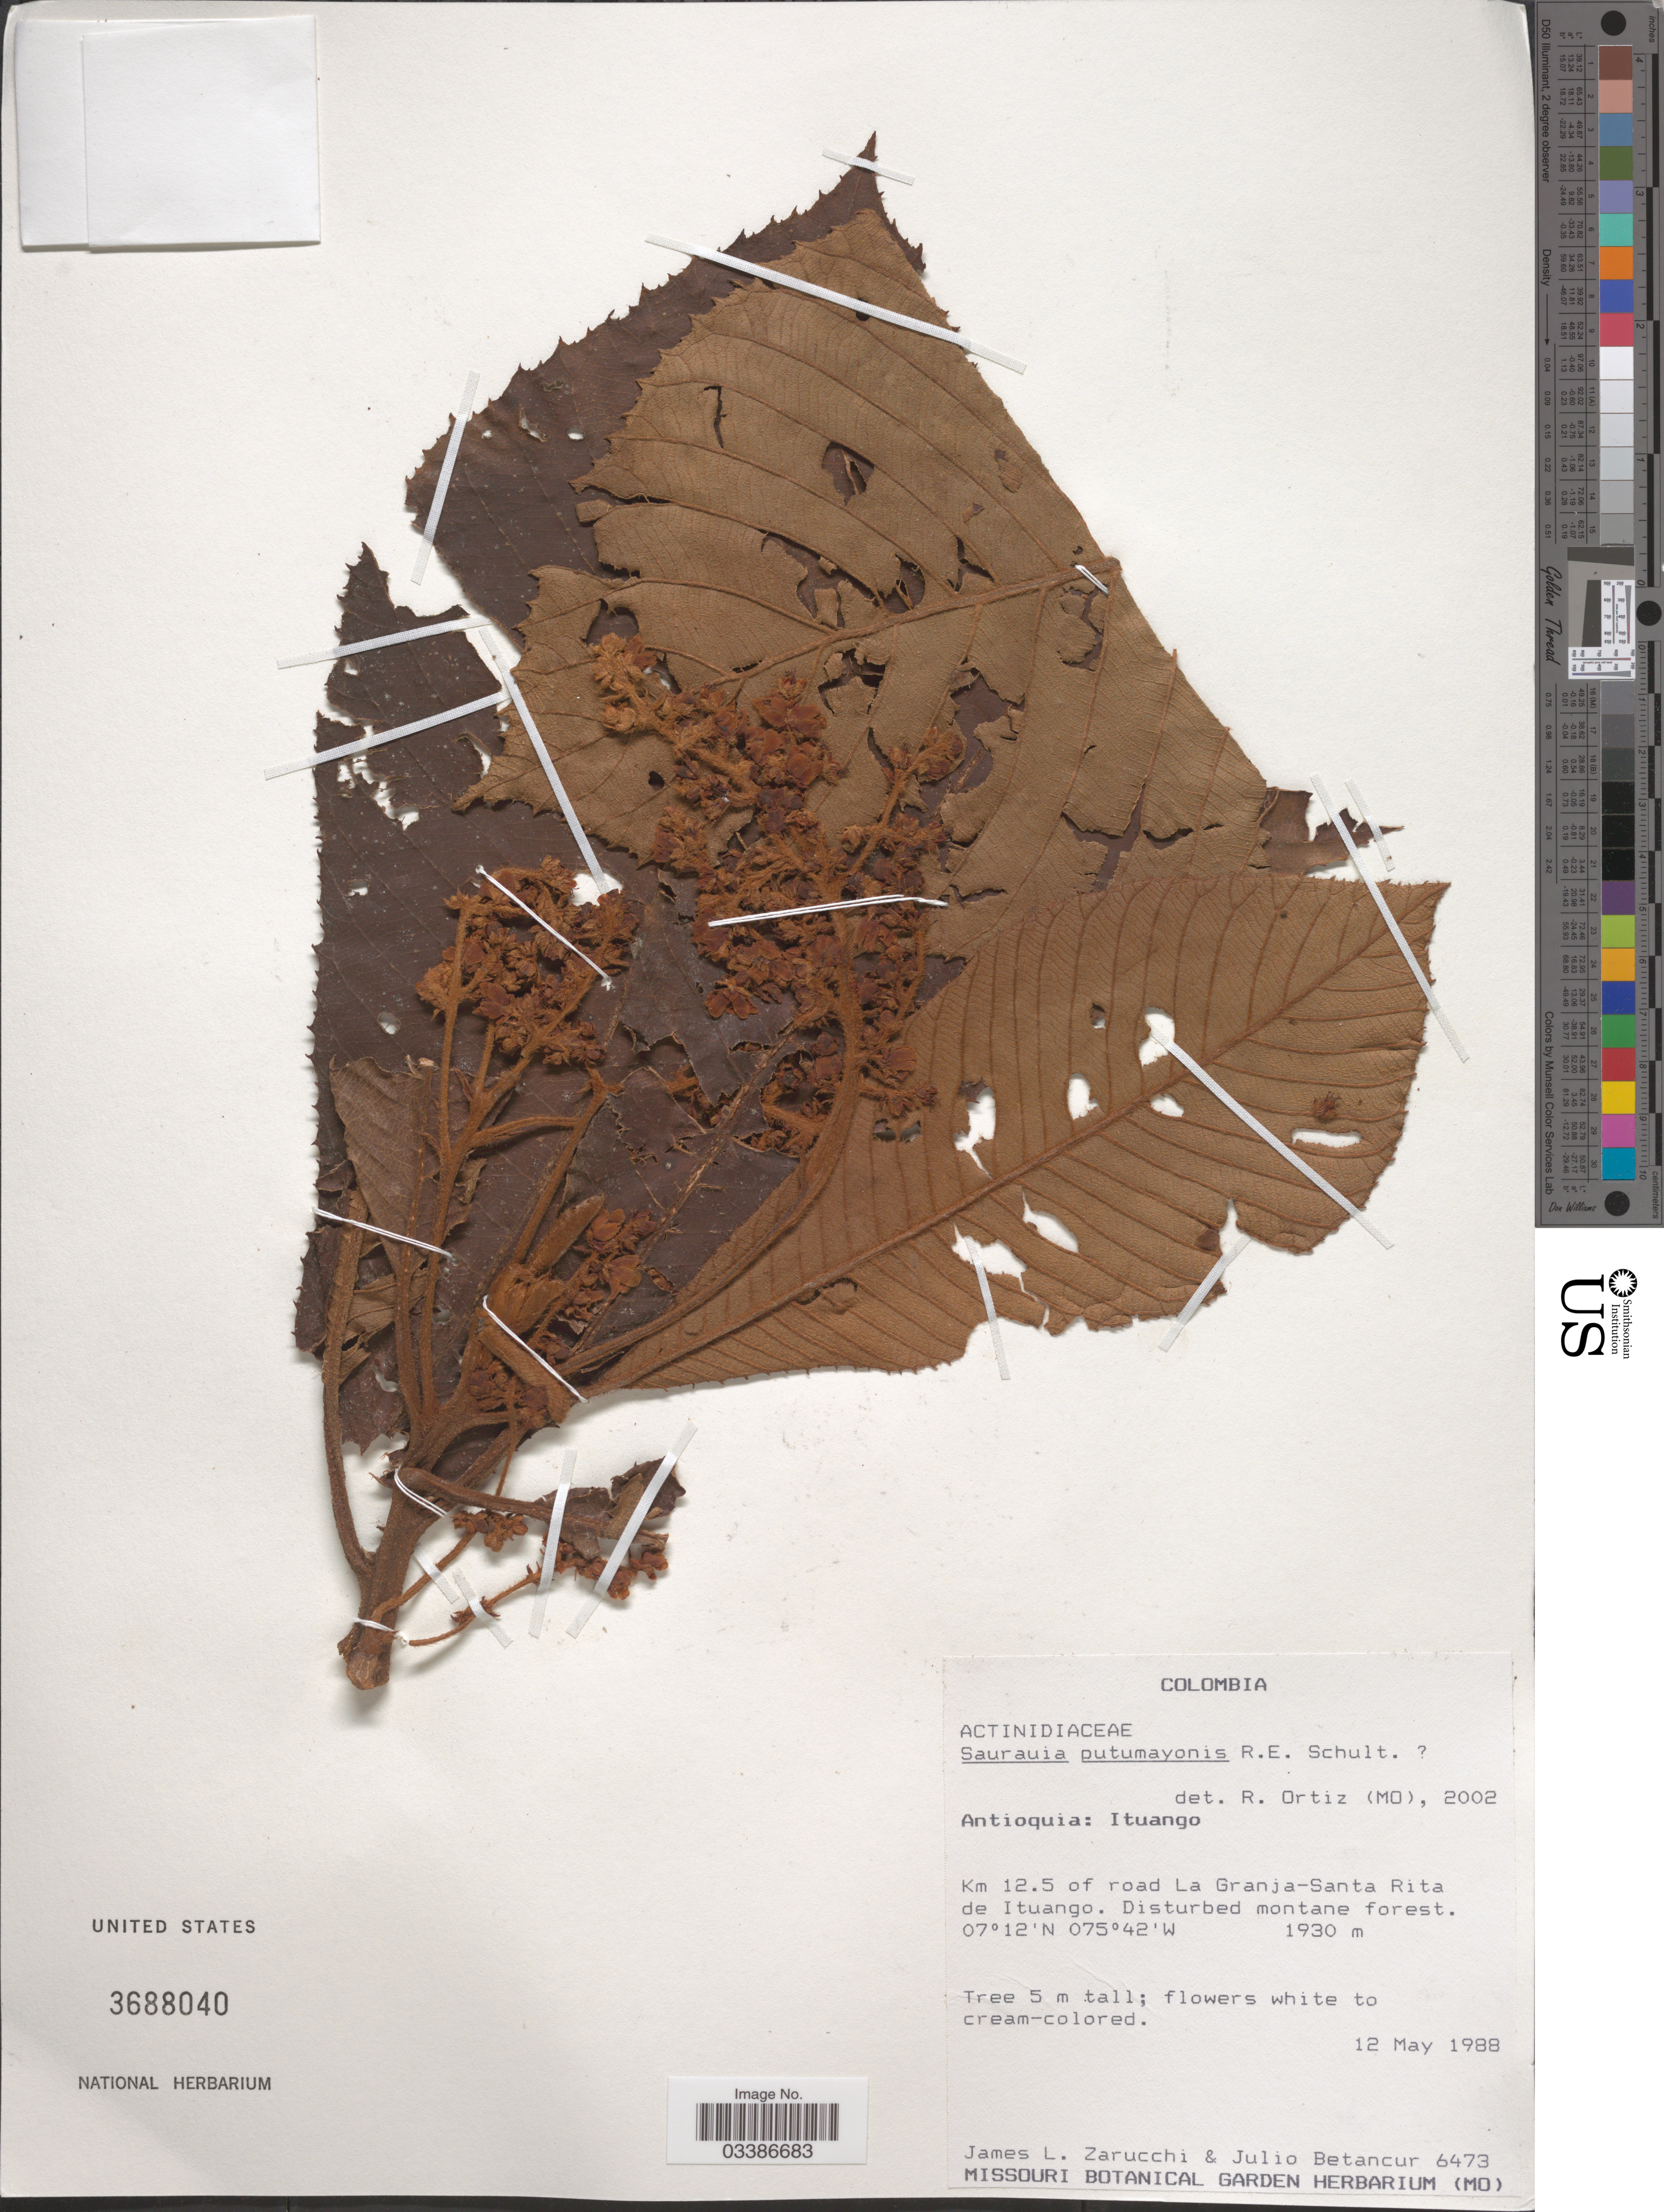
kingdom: Plantae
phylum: Tracheophyta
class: Magnoliopsida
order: Ericales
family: Actinidiaceae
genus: Saurauia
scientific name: Saurauia putumayonis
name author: R.E. Schult. & García-Barr.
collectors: J. L. Zarucchi & J. Betancur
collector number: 6473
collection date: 1988-05-12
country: Colombia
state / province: Antioquia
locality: Ituango. Km 12.5 of road La Granja-Santa Rita de Ituango.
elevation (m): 1930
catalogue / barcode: US 3688040